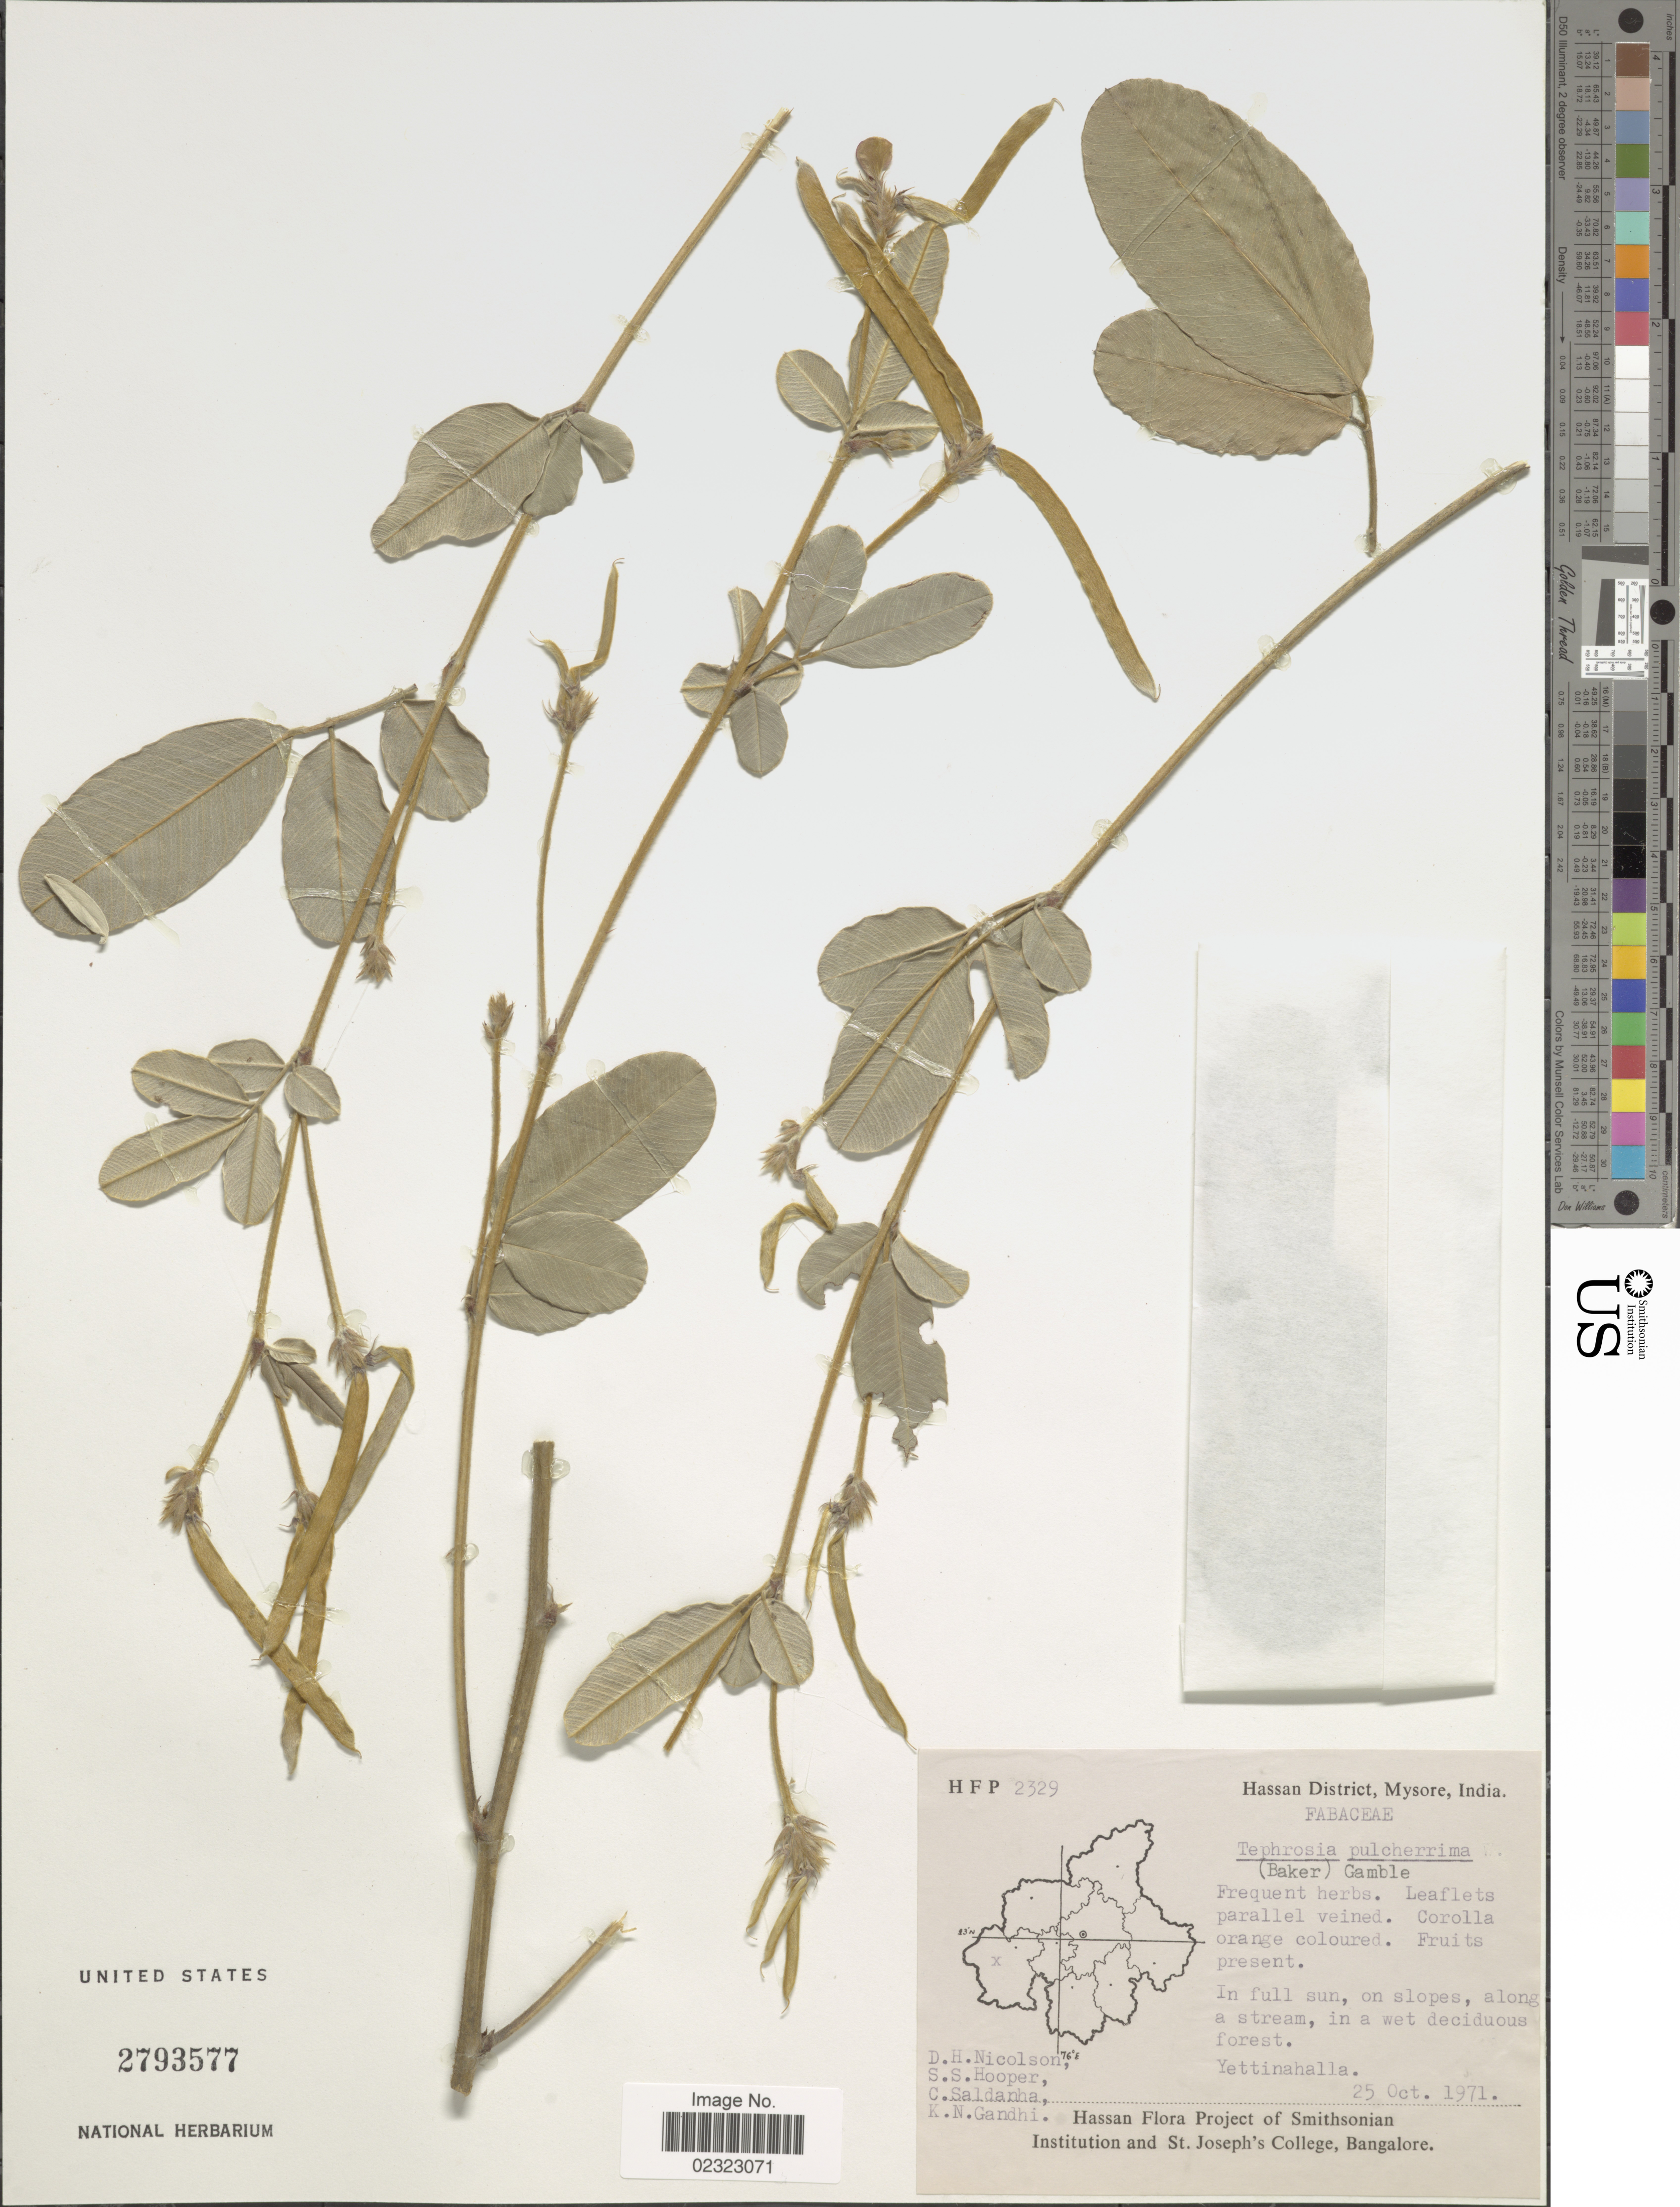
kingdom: Plantae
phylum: Tracheophyta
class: Magnoliopsida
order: Fabales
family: Fabaceae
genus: Tephrosia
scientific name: Tephrosia pulcherrima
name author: (Baker) Wight & Gamble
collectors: D. H. Nicolson, S. S. Hooper, C. Saldanha & K. N. Gandhi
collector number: H F P 2329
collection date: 1971-10-25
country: India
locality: Hassan District, Mysore, Yettinahalla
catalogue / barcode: US 2793577